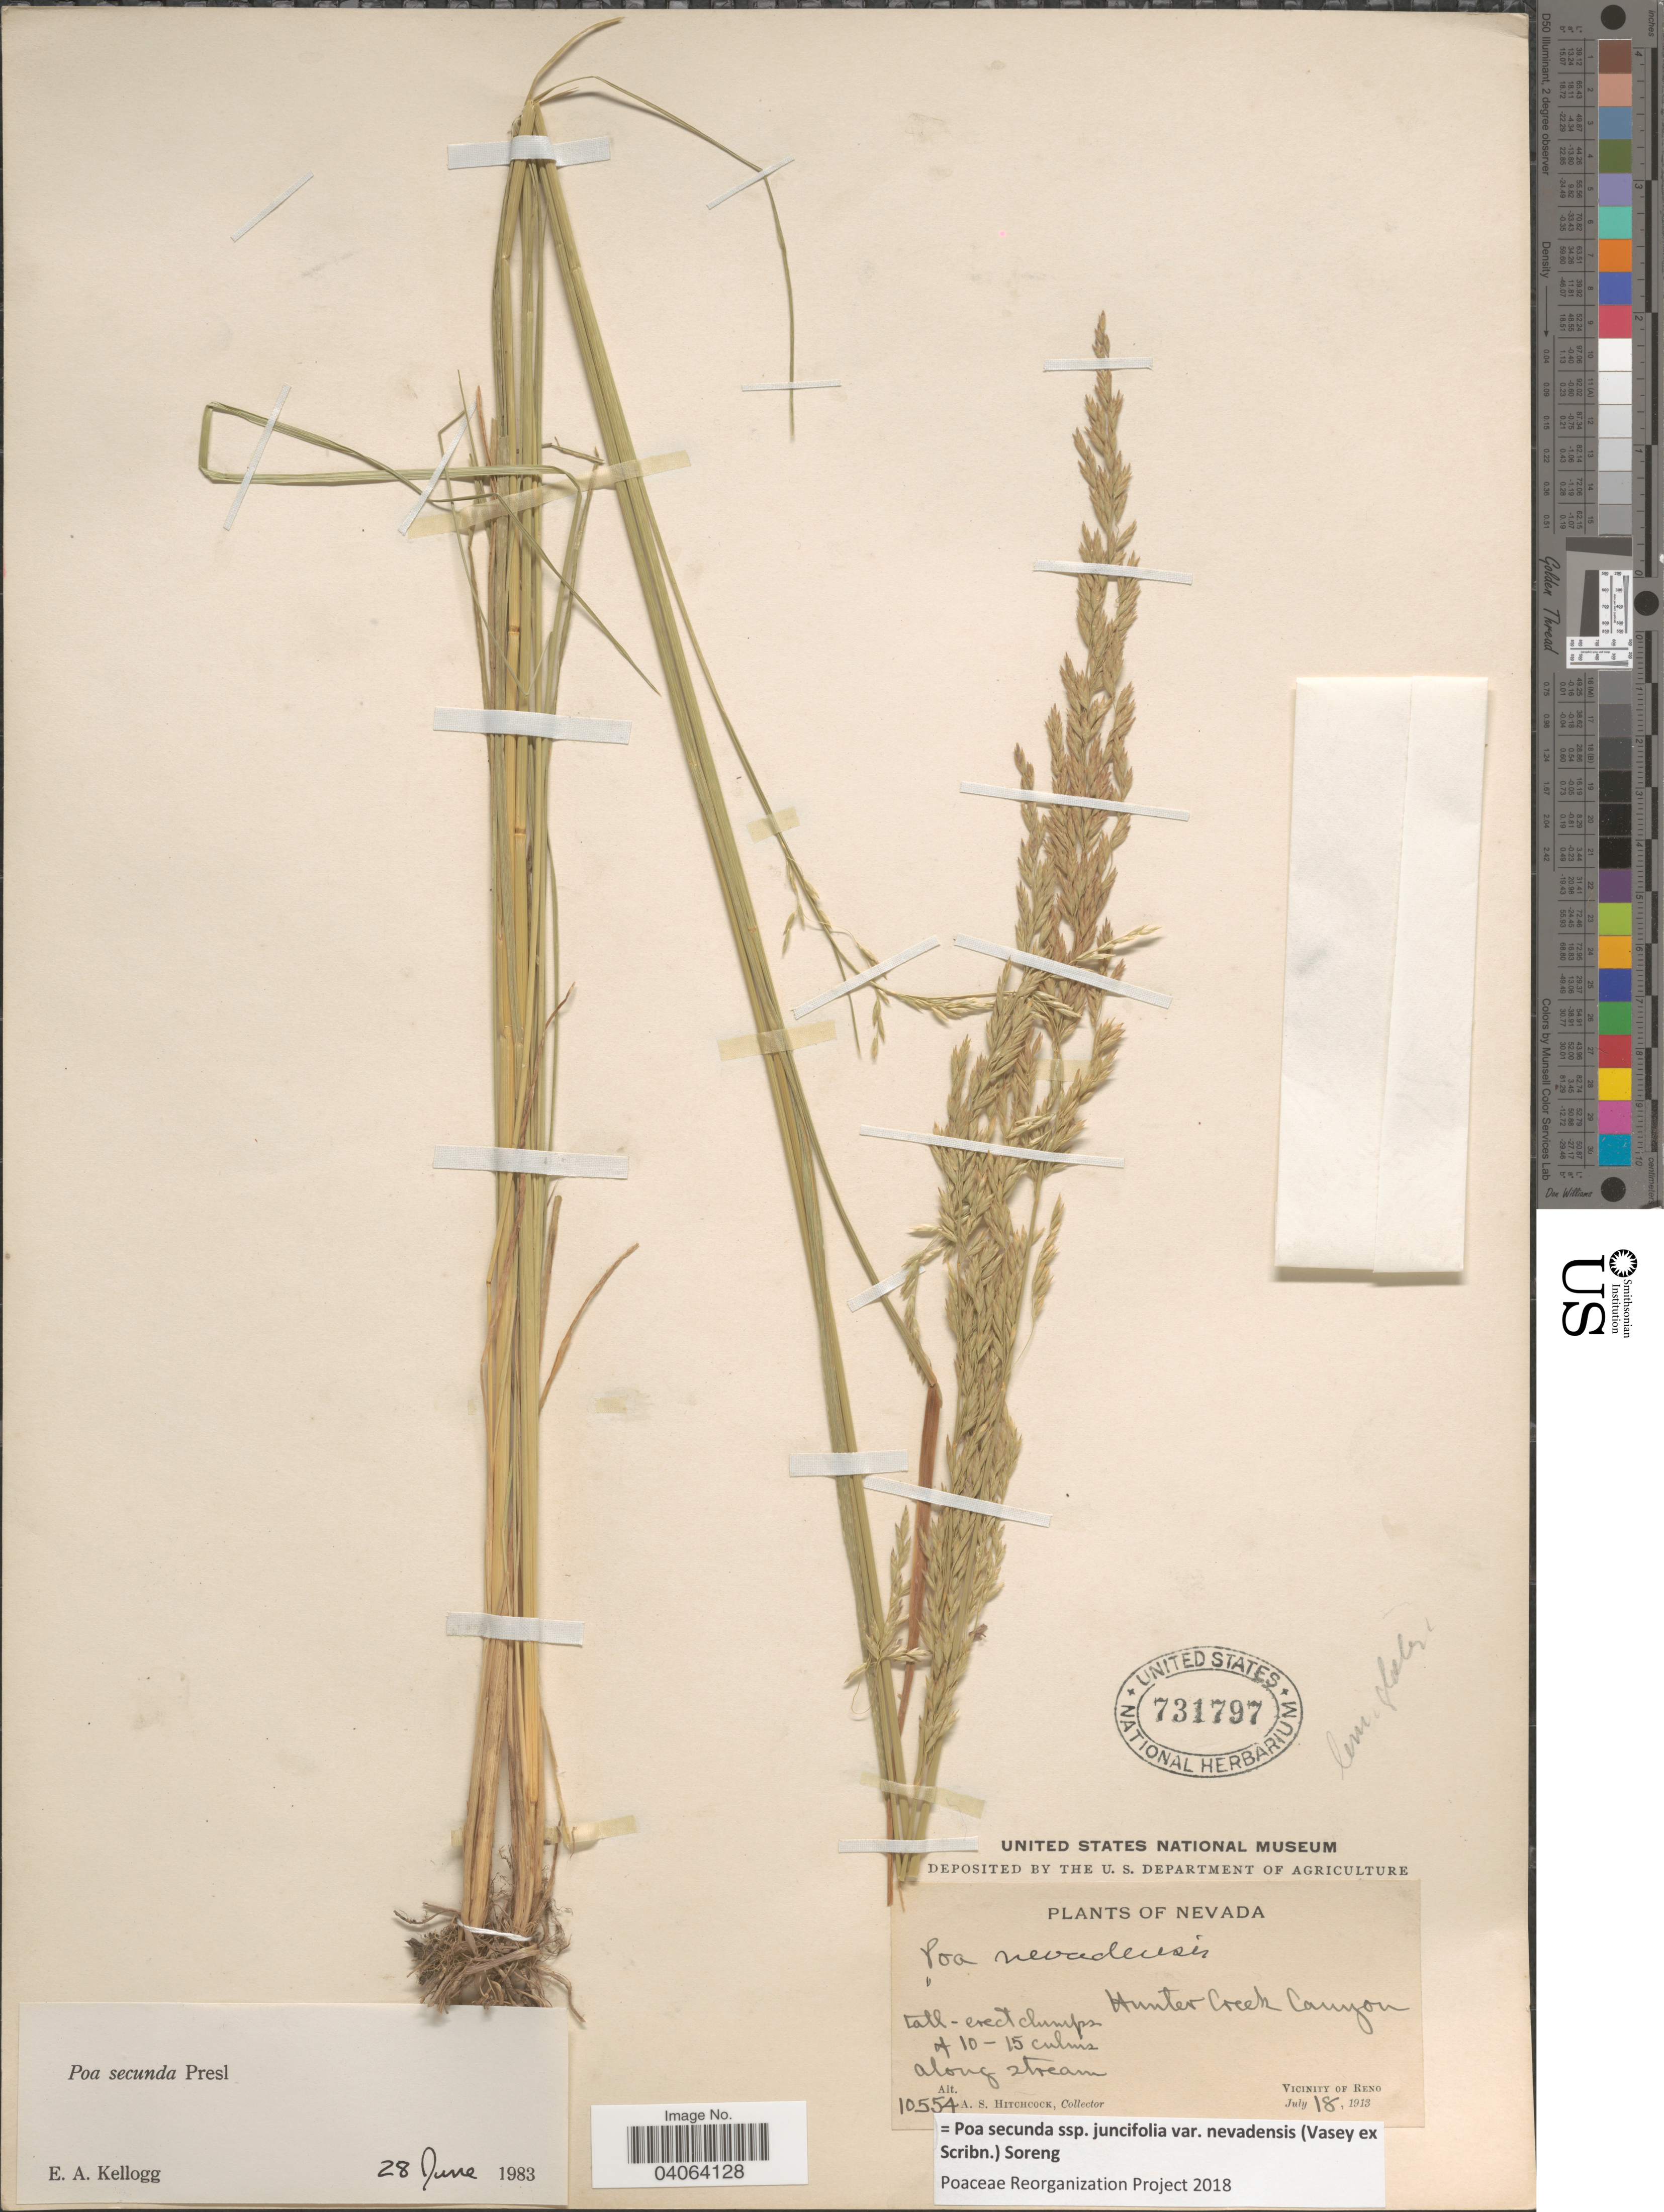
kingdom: Plantae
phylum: Tracheophyta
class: Liliopsida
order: Poales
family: Poaceae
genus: Poa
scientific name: Poa secunda subsp. juncifolia var. nevadensis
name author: (Vasey ex Scribn.) Soreng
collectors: A. S. Hitchcock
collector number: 10554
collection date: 1913-07-18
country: United States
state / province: Nevada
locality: Hunter Creek Canyon. Vicinity of Reno.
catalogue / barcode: US 731797